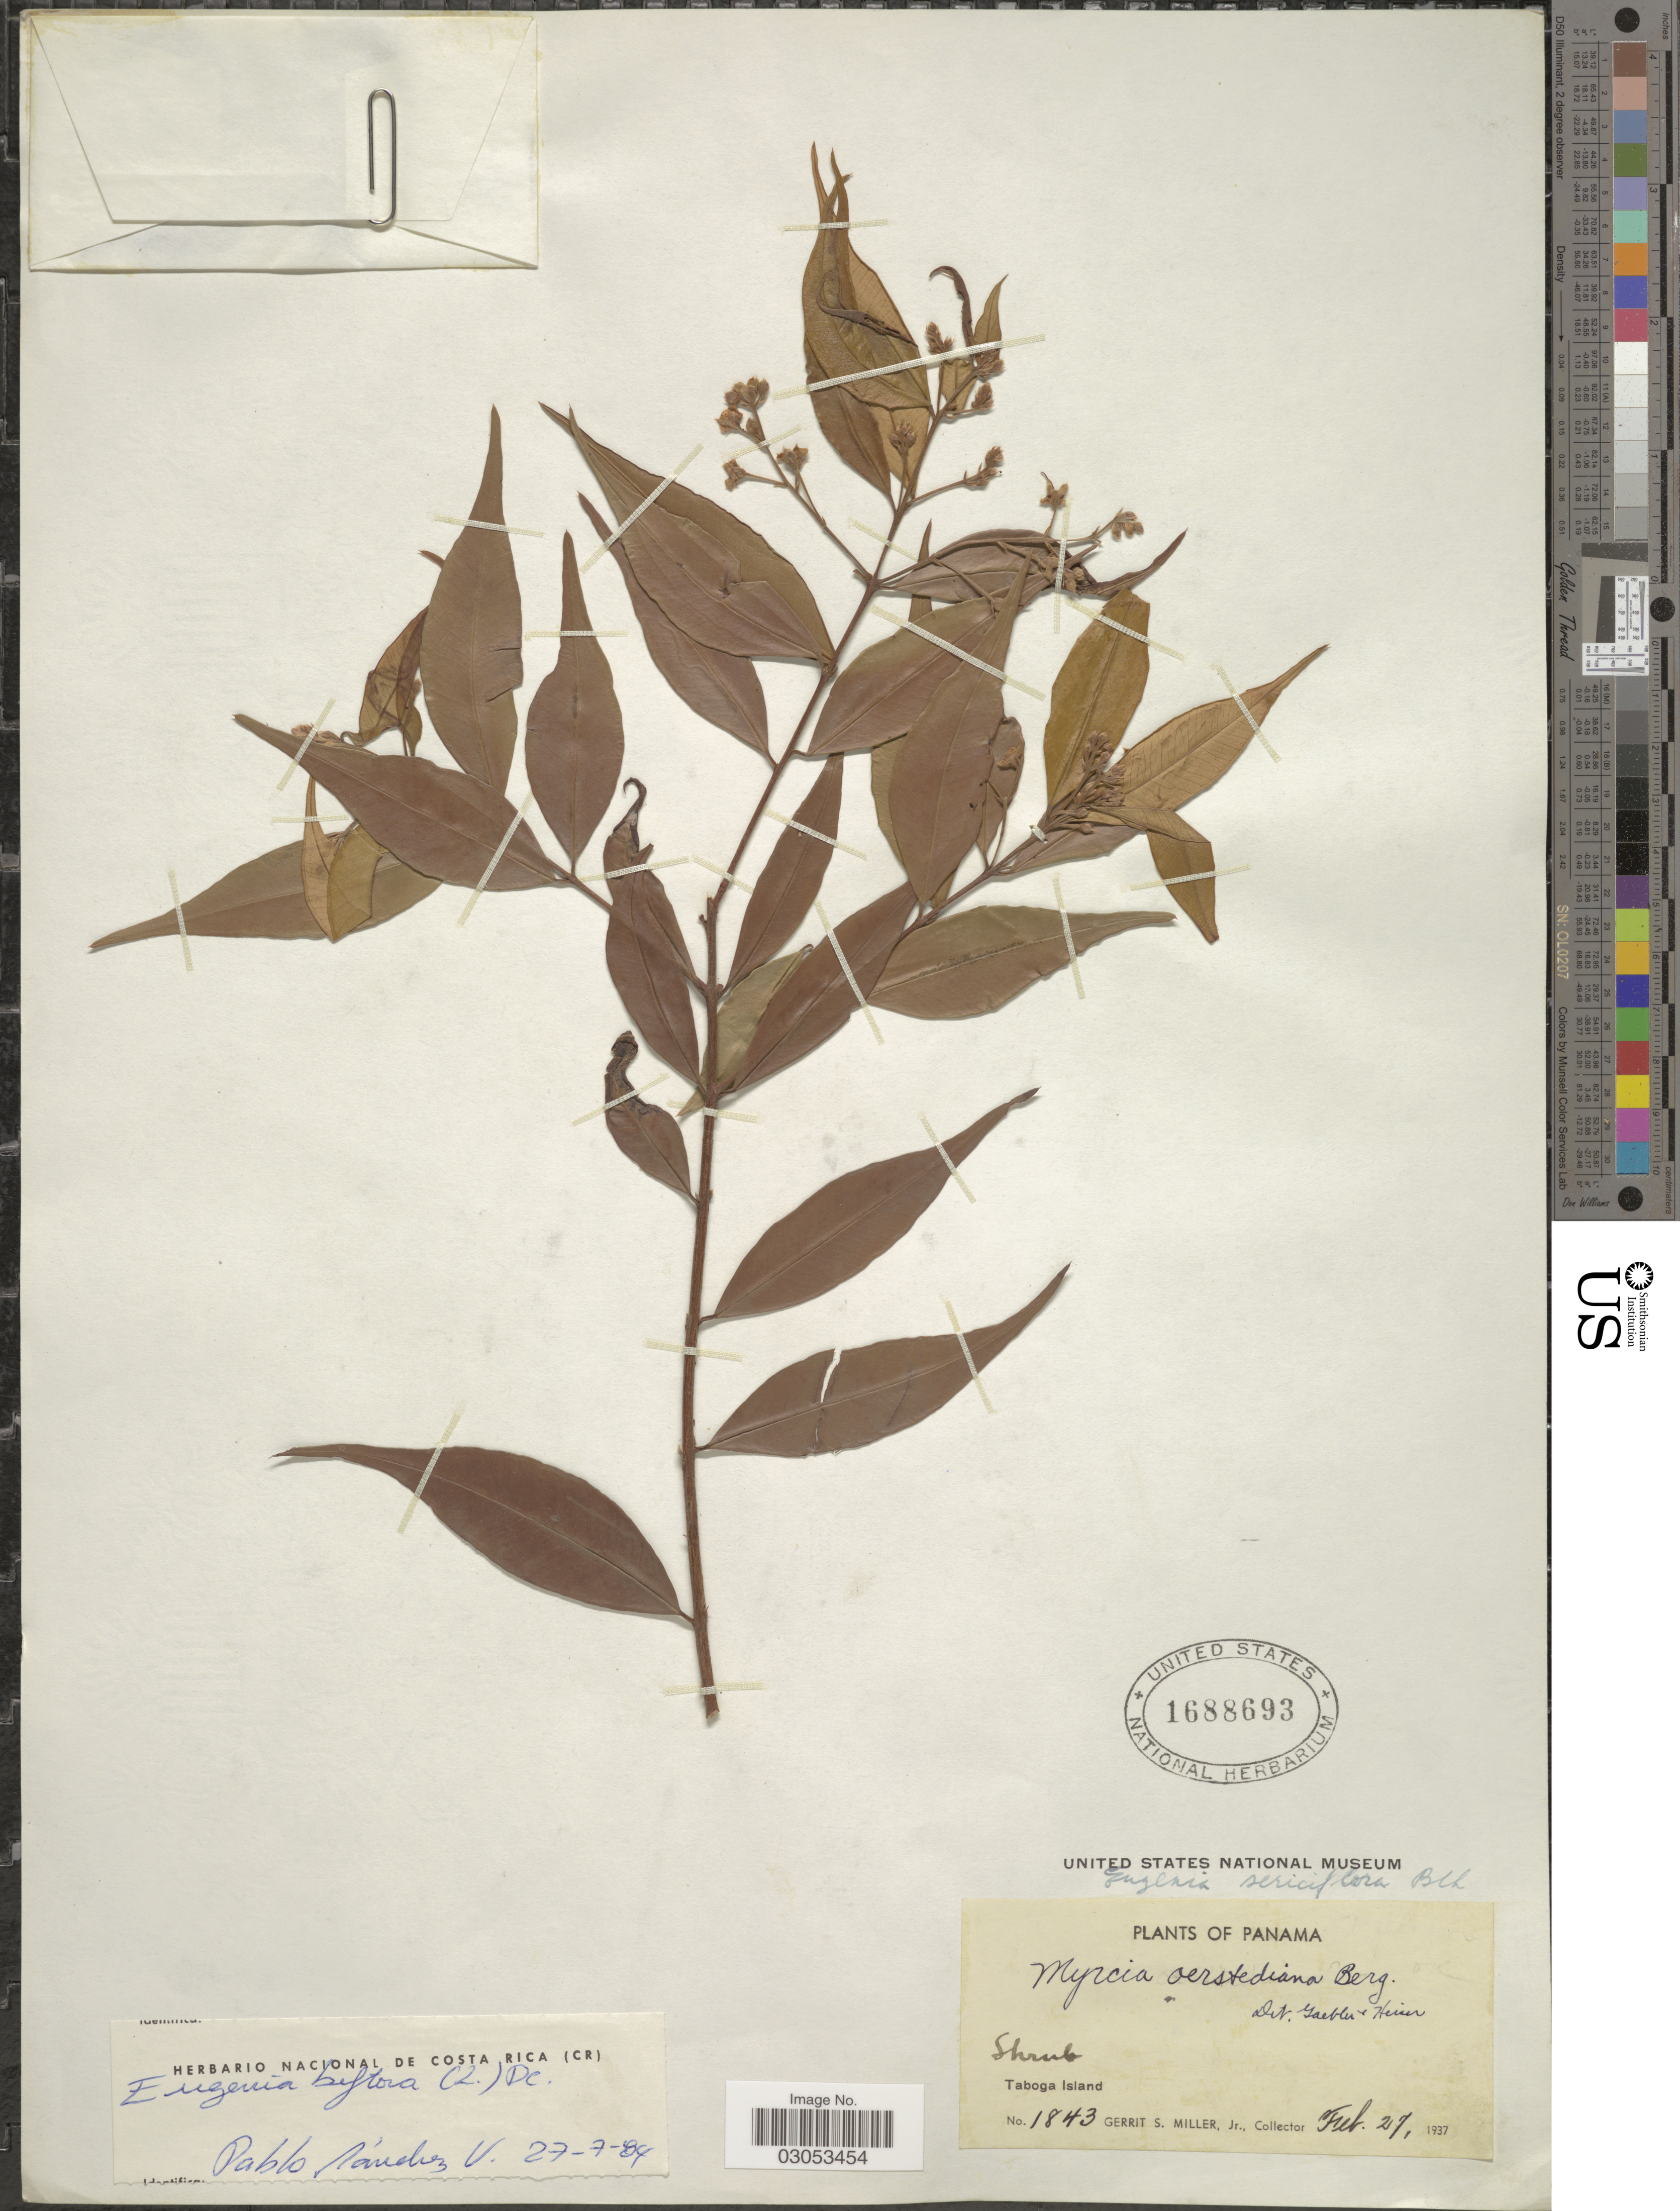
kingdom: Plantae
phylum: Tracheophyta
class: Magnoliopsida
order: Myrtales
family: Myrtaceae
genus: Eugenia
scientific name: Eugenia biflora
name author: (L.) DC.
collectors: G. S. Miller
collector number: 1843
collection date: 1937-02-27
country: Panama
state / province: Panamá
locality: Taboga Island.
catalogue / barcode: US 1688693